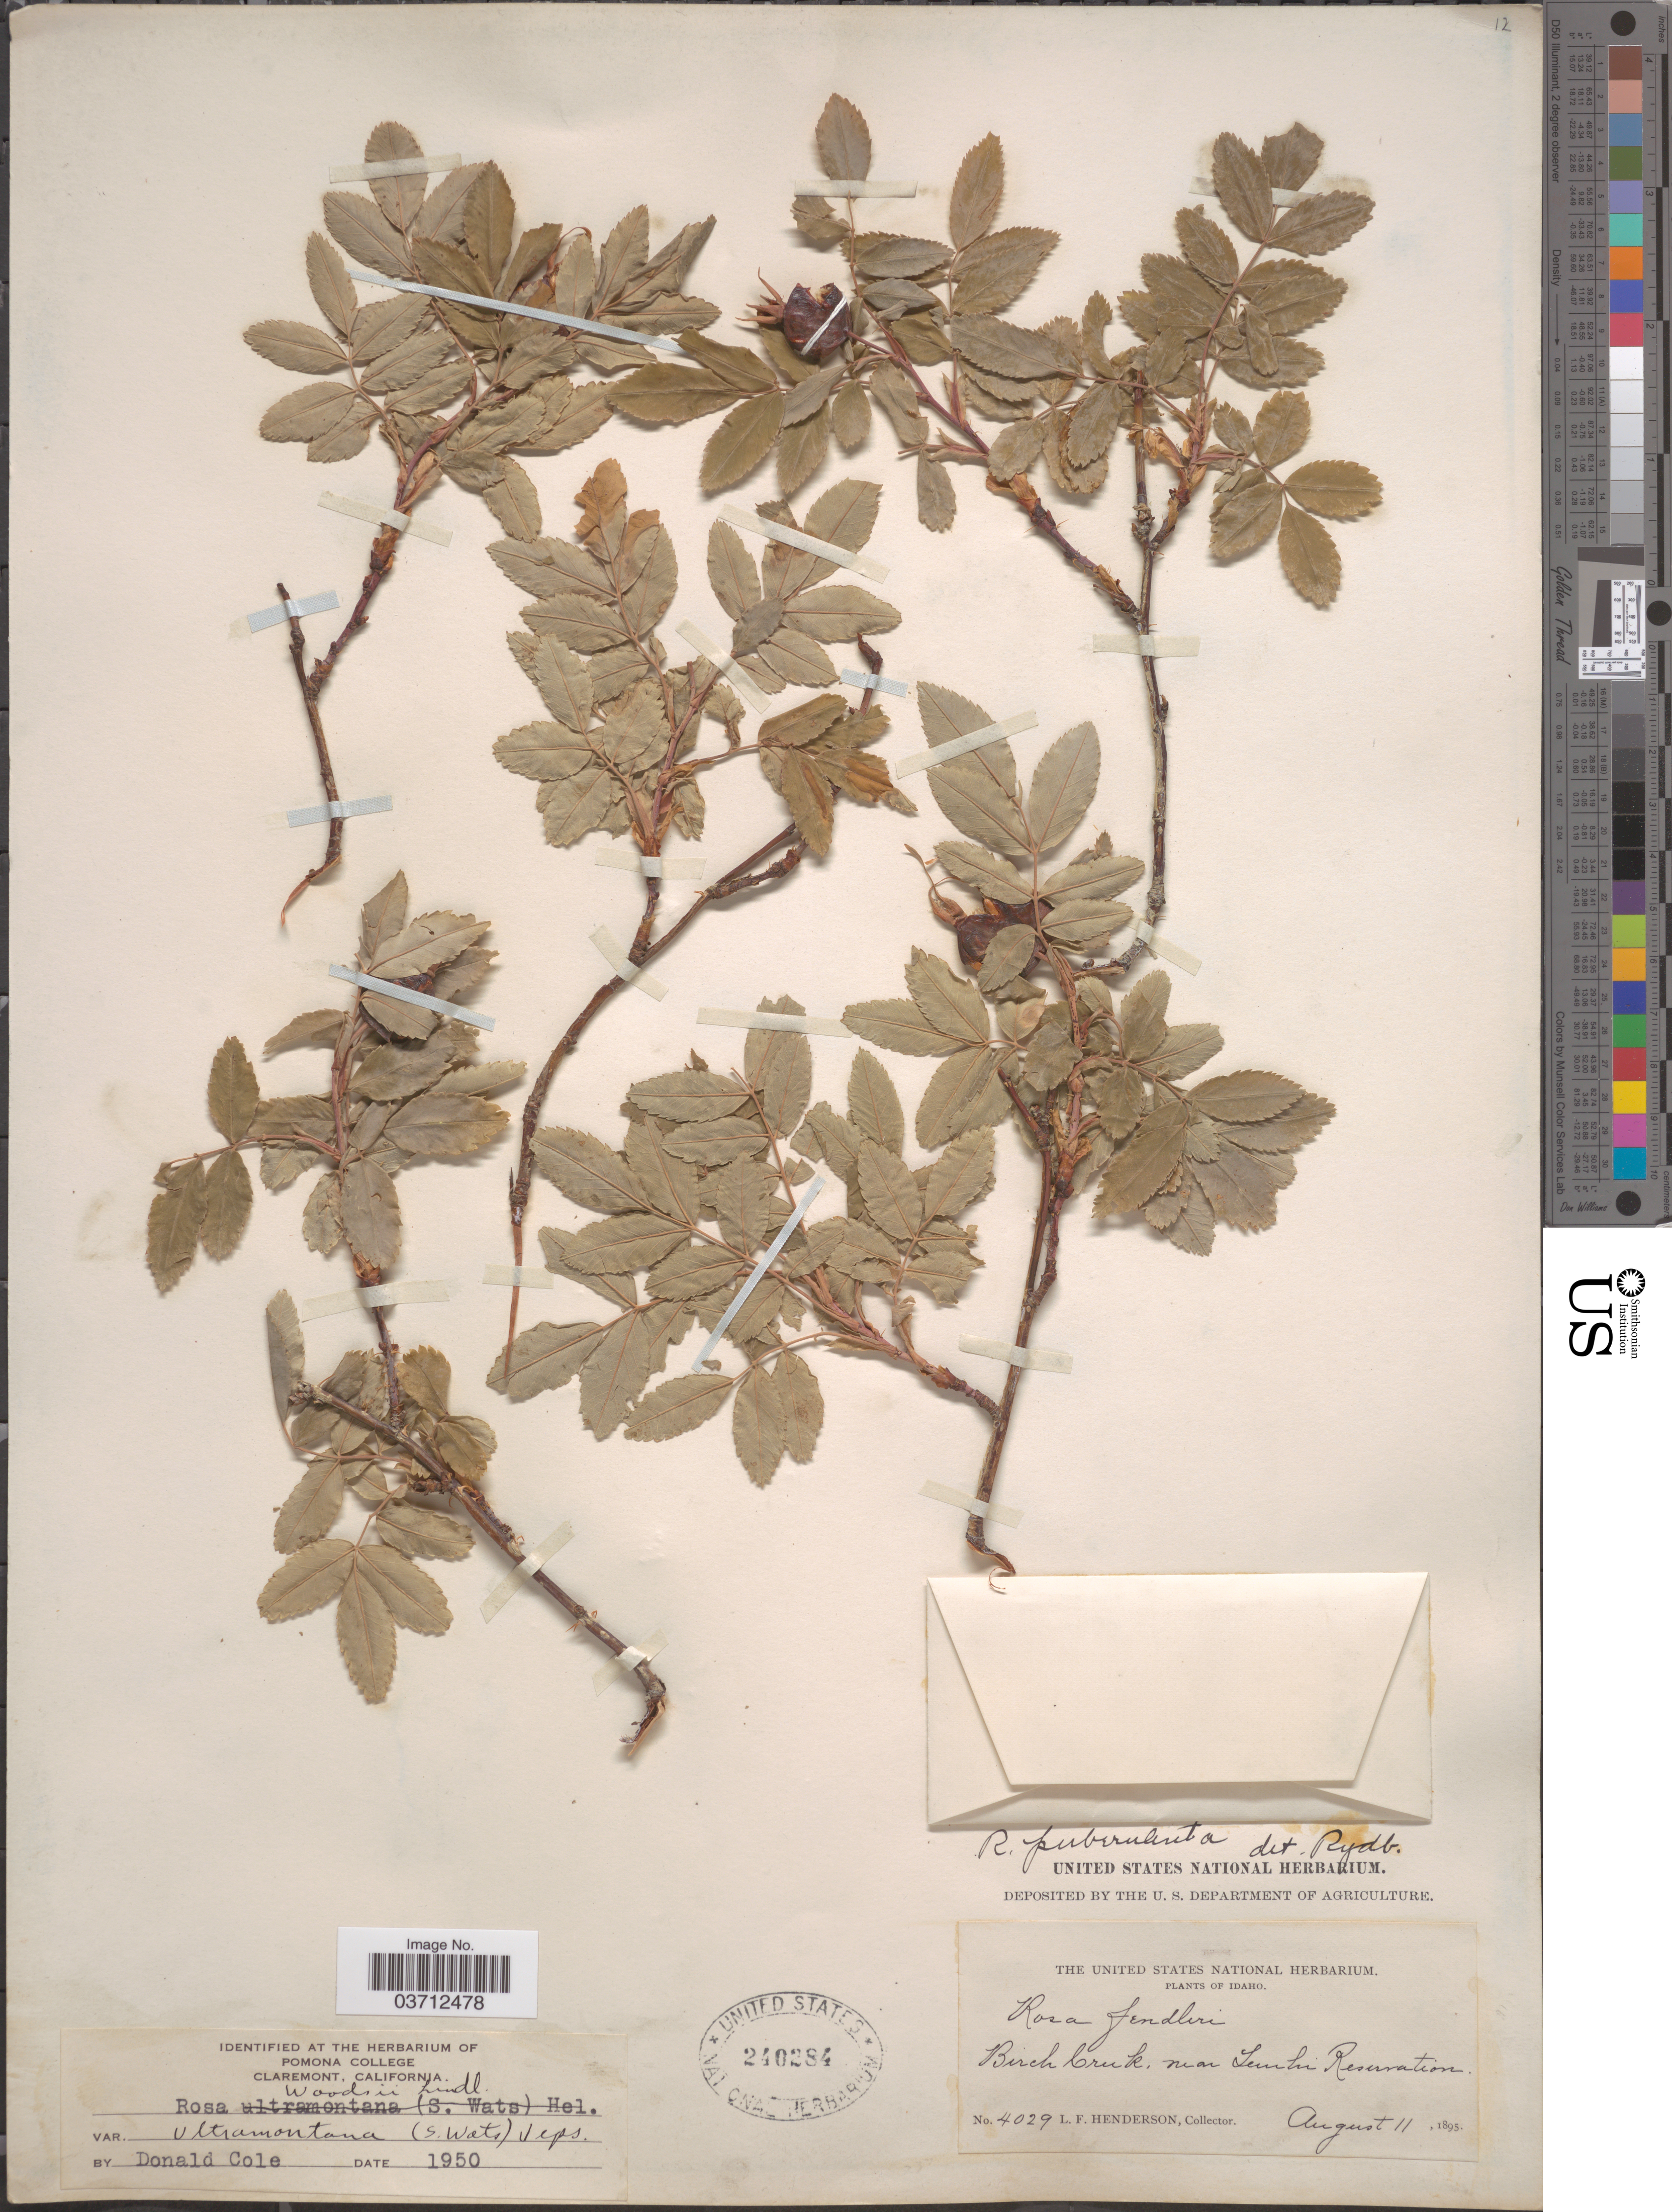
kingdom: Plantae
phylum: Tracheophyta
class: Magnoliopsida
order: Rosales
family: Rosaceae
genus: Rosa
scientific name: Rosa woodsii var. ultramontana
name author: Lindl.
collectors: L. Henderson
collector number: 4029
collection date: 1895-08-11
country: United States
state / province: Idaho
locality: Birch Creek, near Lemki Reservation.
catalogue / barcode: US 240284